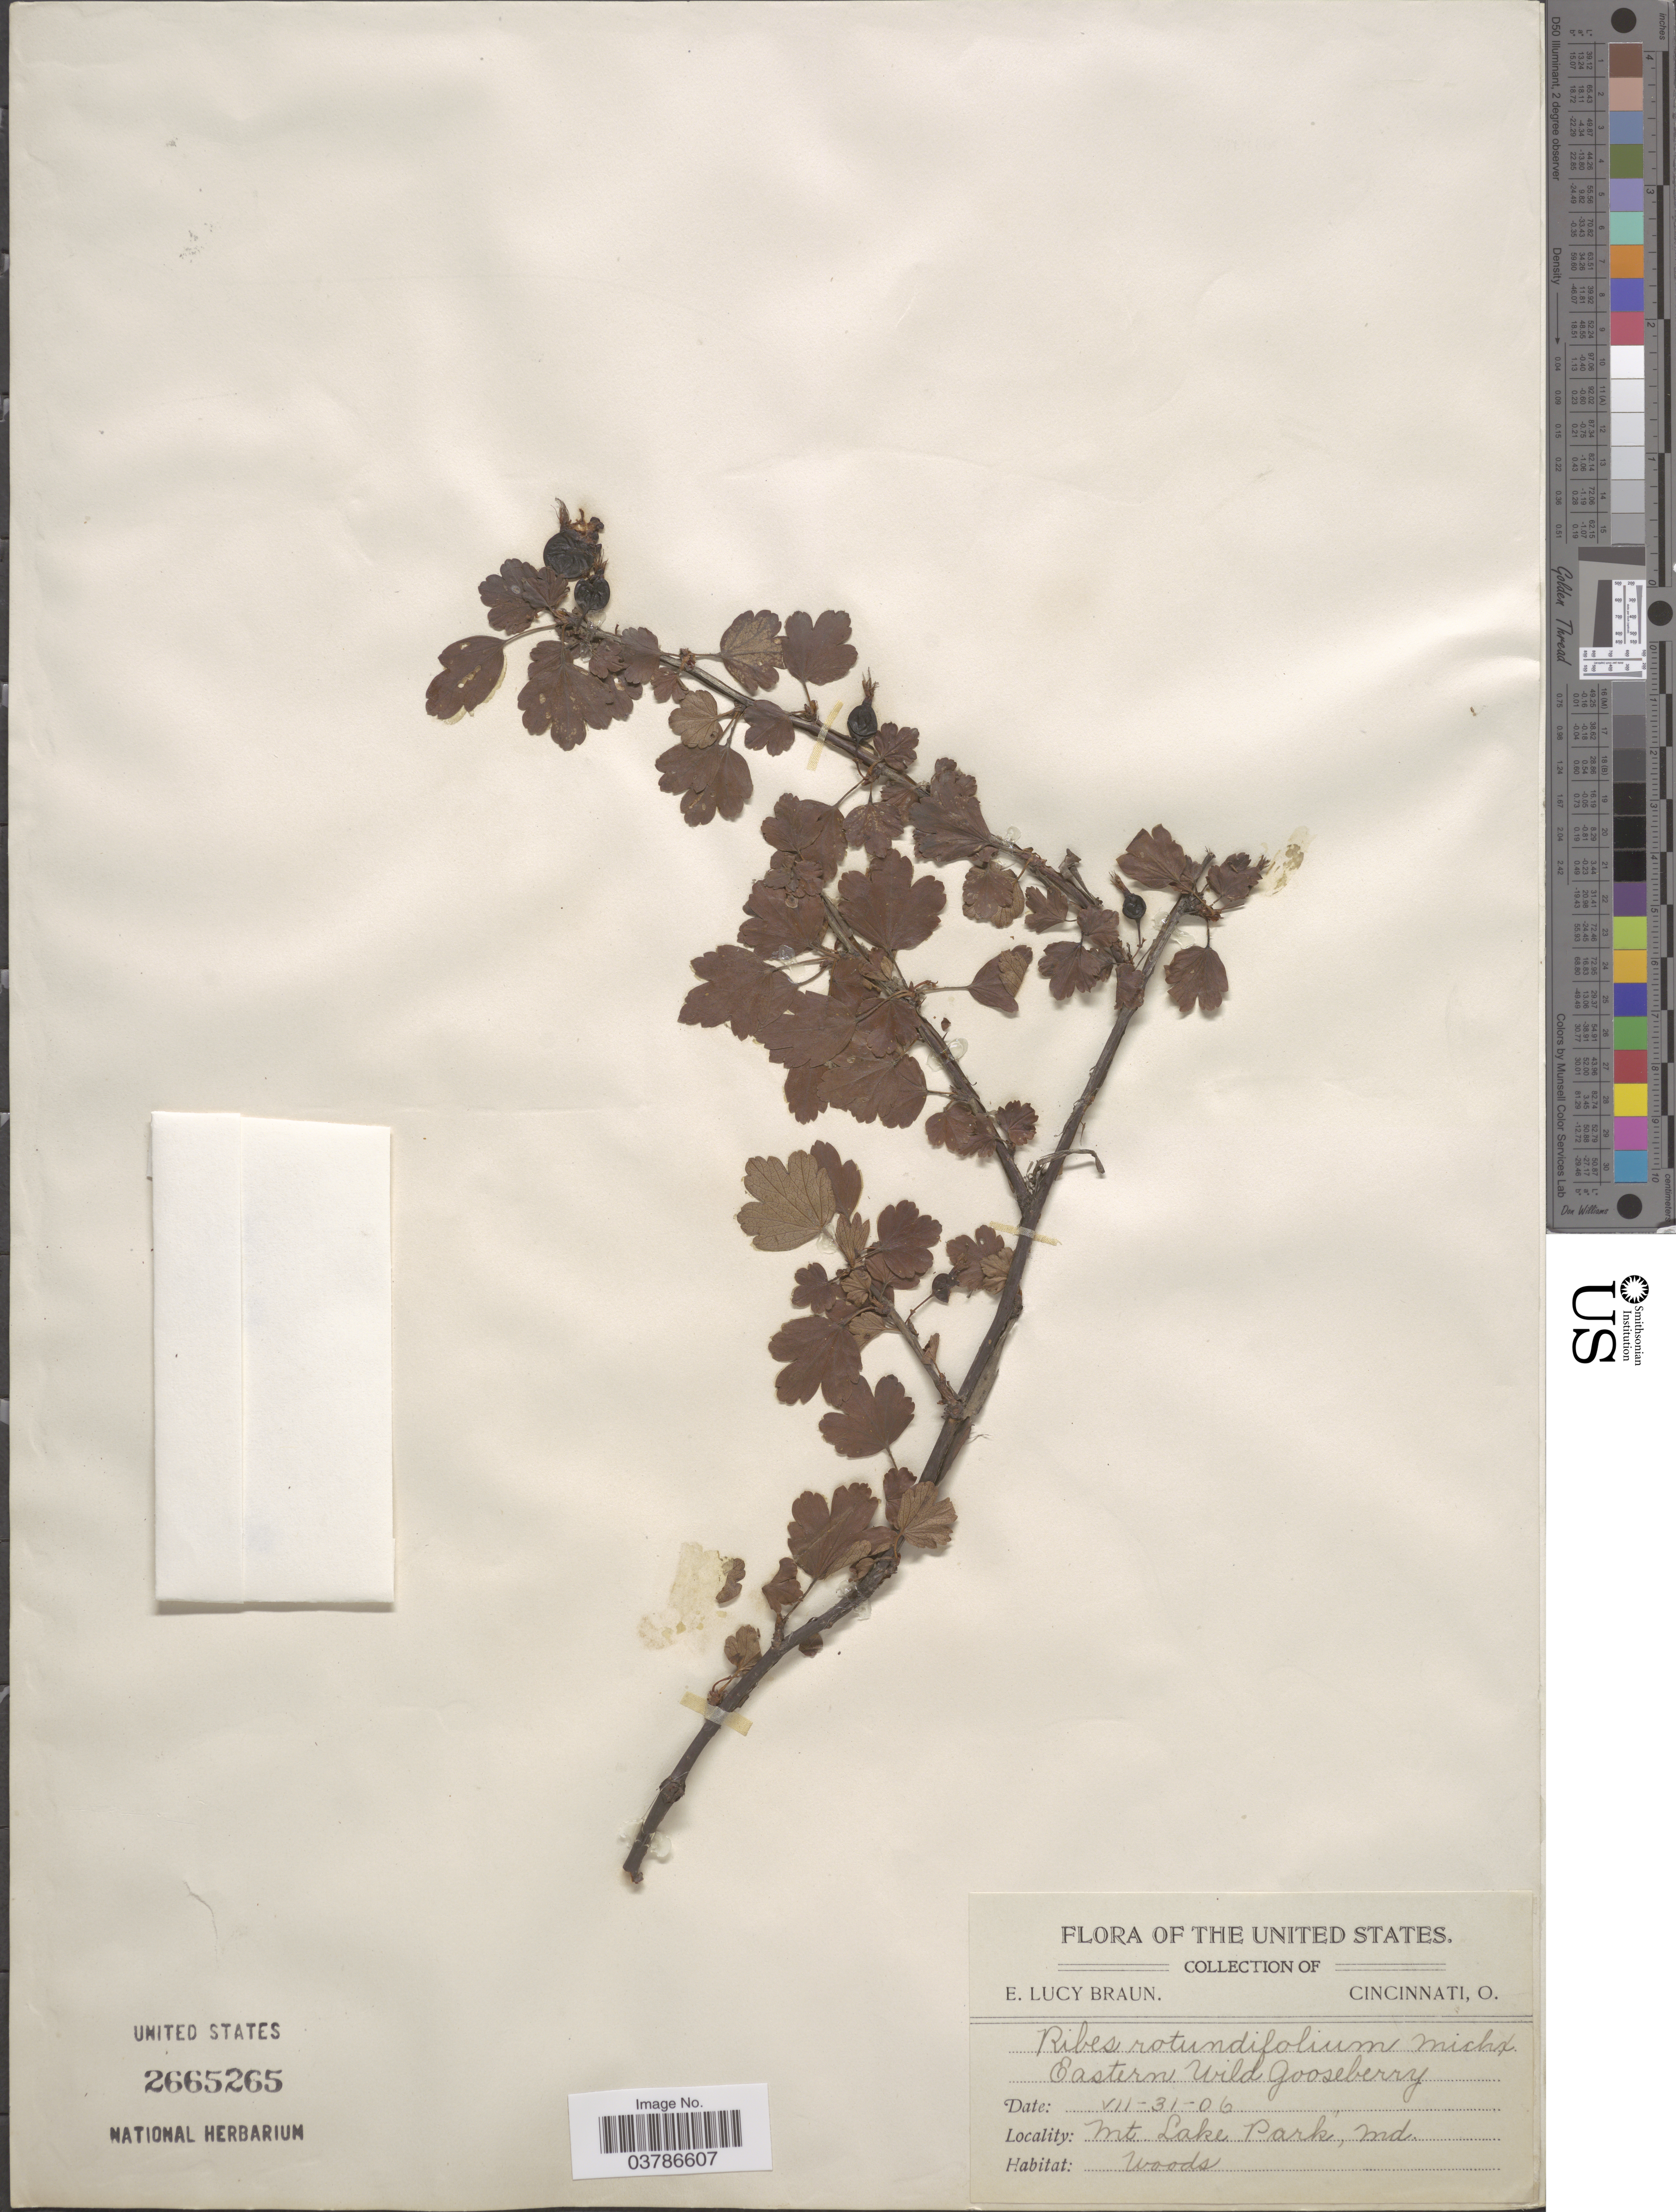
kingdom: Plantae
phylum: Tracheophyta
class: Magnoliopsida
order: Saxifragales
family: Grossulariaceae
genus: Ribes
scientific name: Ribes rotundifolium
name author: Michx.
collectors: E. L. Braun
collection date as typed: Transcribed d/m/y: 31/7/6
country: United States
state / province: Maryland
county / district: Garrett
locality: Mt Lake Park.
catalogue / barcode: US 2665265